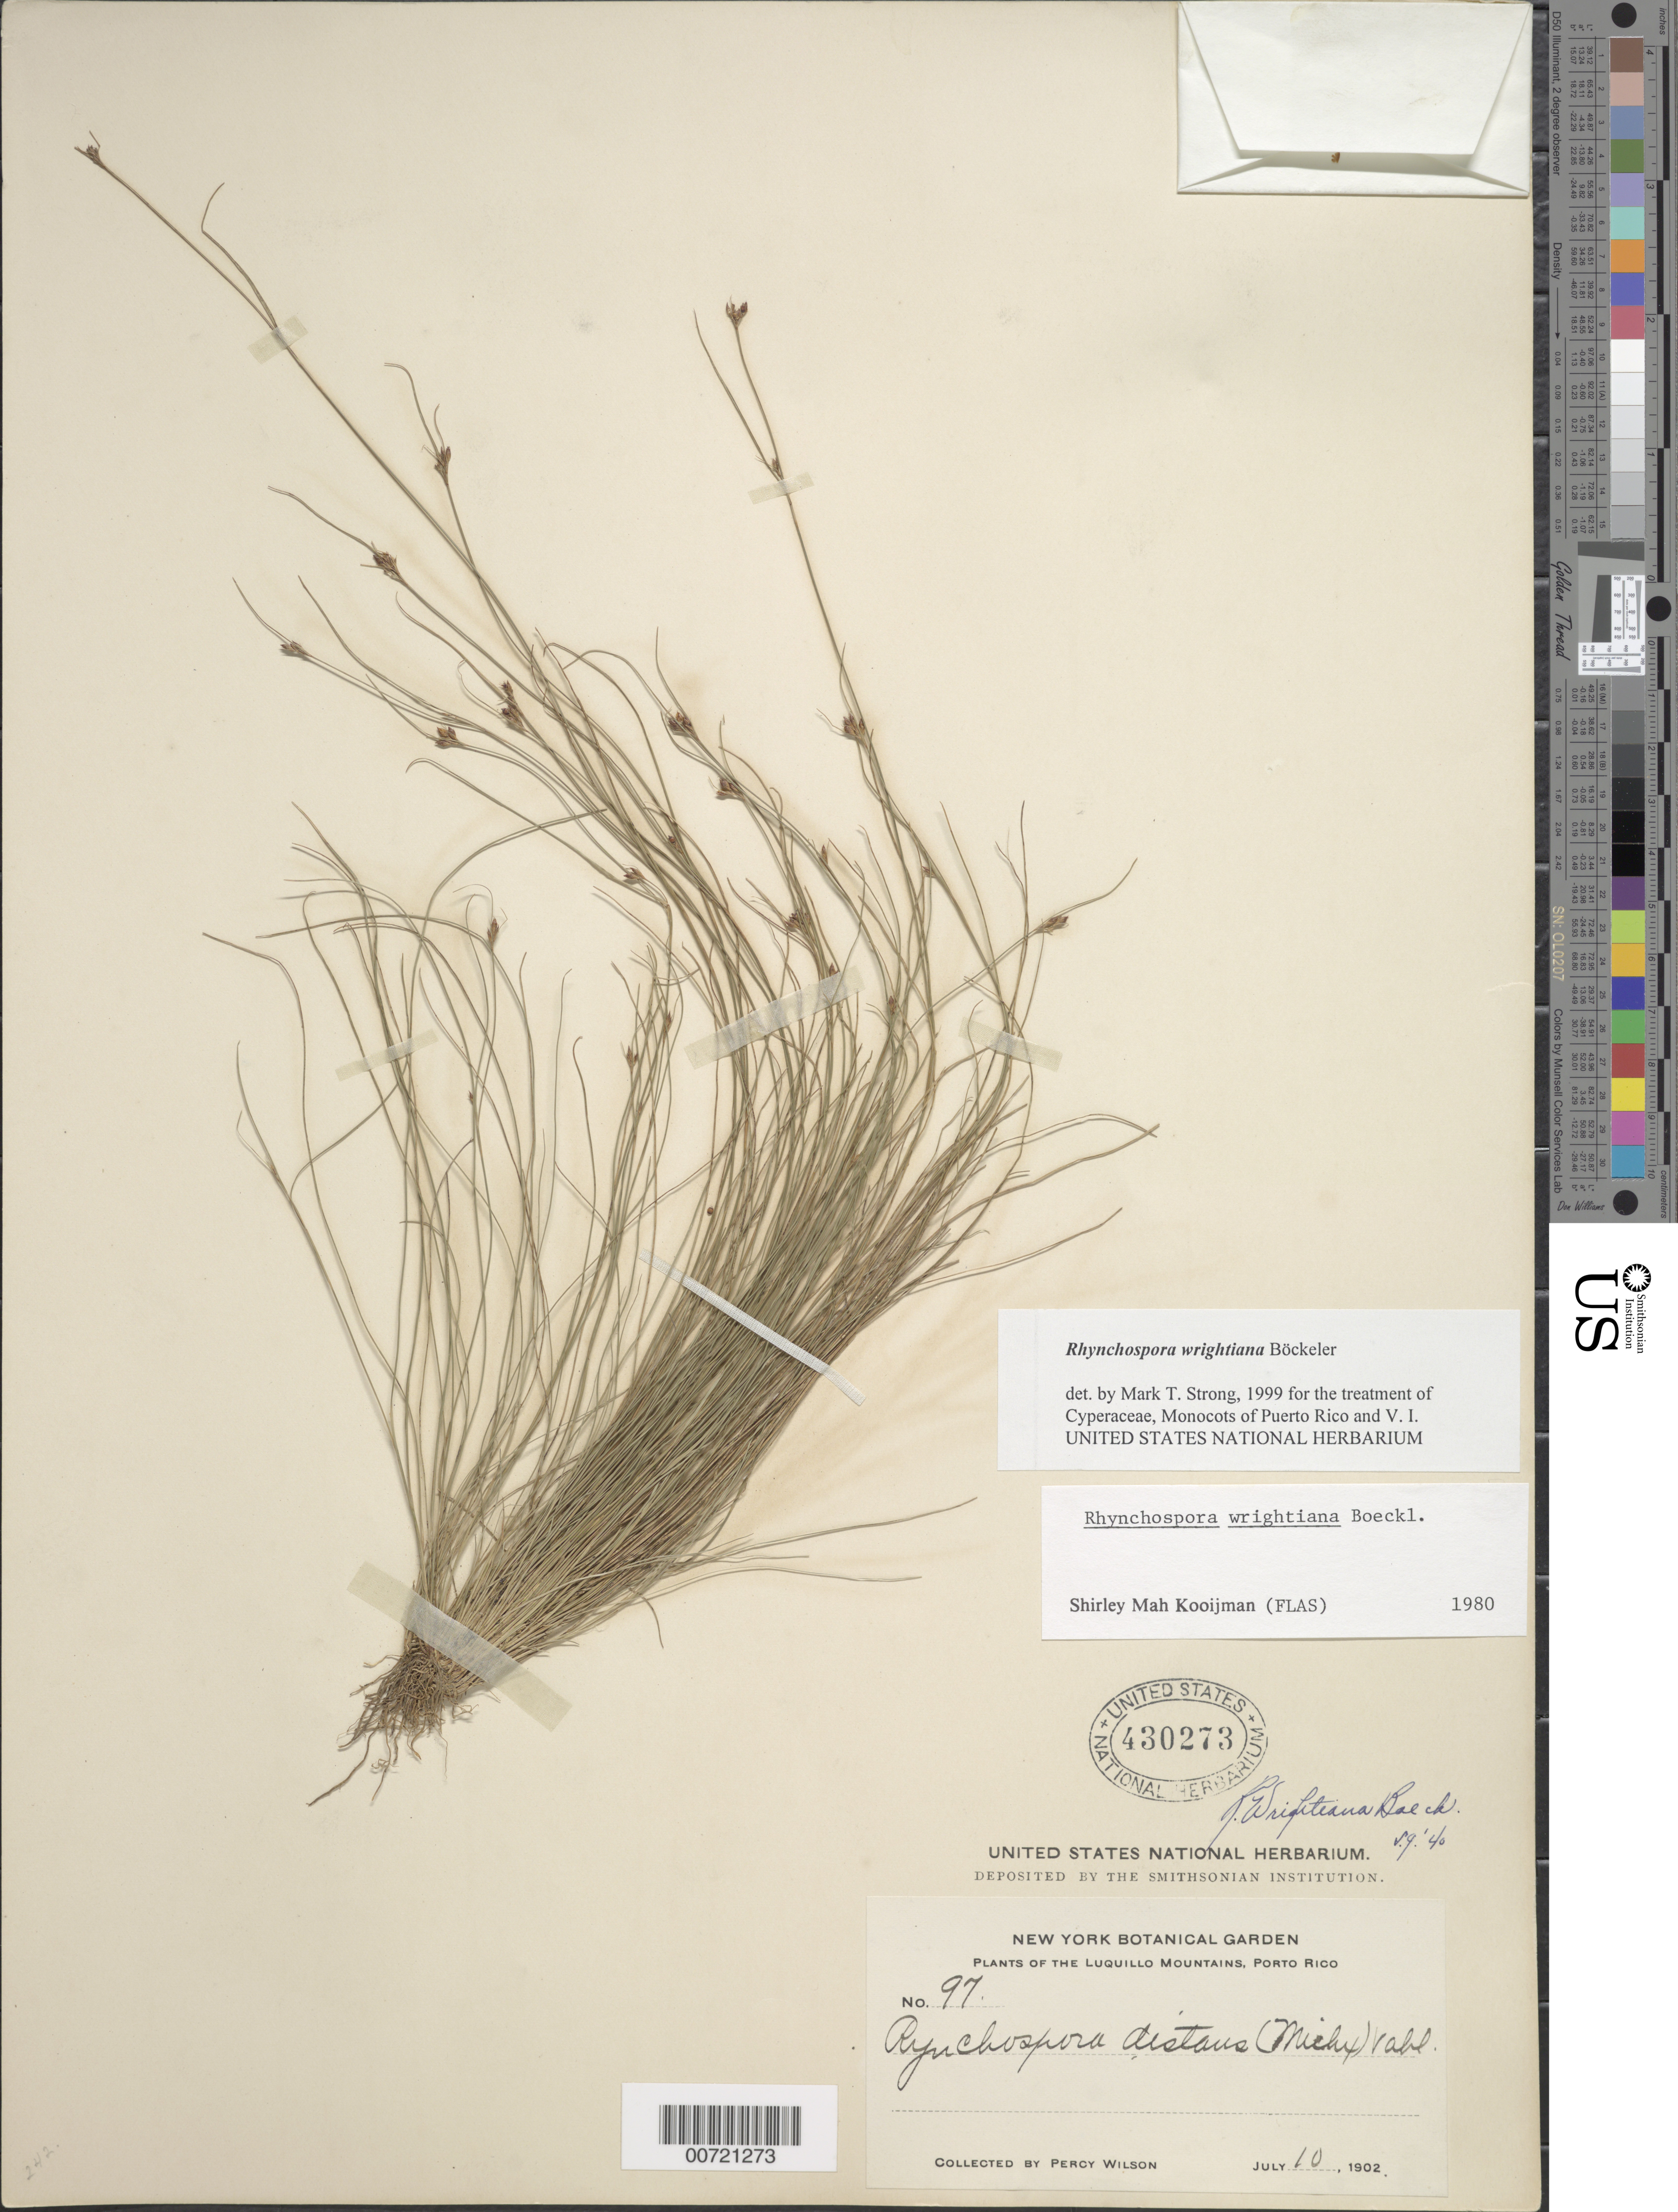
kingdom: Plantae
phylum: Tracheophyta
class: Liliopsida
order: Poales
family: Cyperaceae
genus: Rhynchospora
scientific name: Rhynchospora wrightiana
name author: Boeckeler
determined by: Strong, M. T., (US), Smithsonian Institution - National Museum of Natural History (UNITED STATES)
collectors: P. Wilson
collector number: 97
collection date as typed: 10 Jul 1902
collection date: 1902-07-10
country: Puerto Rico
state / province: Luquillo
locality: Luquillo Mountains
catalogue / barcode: US 430273